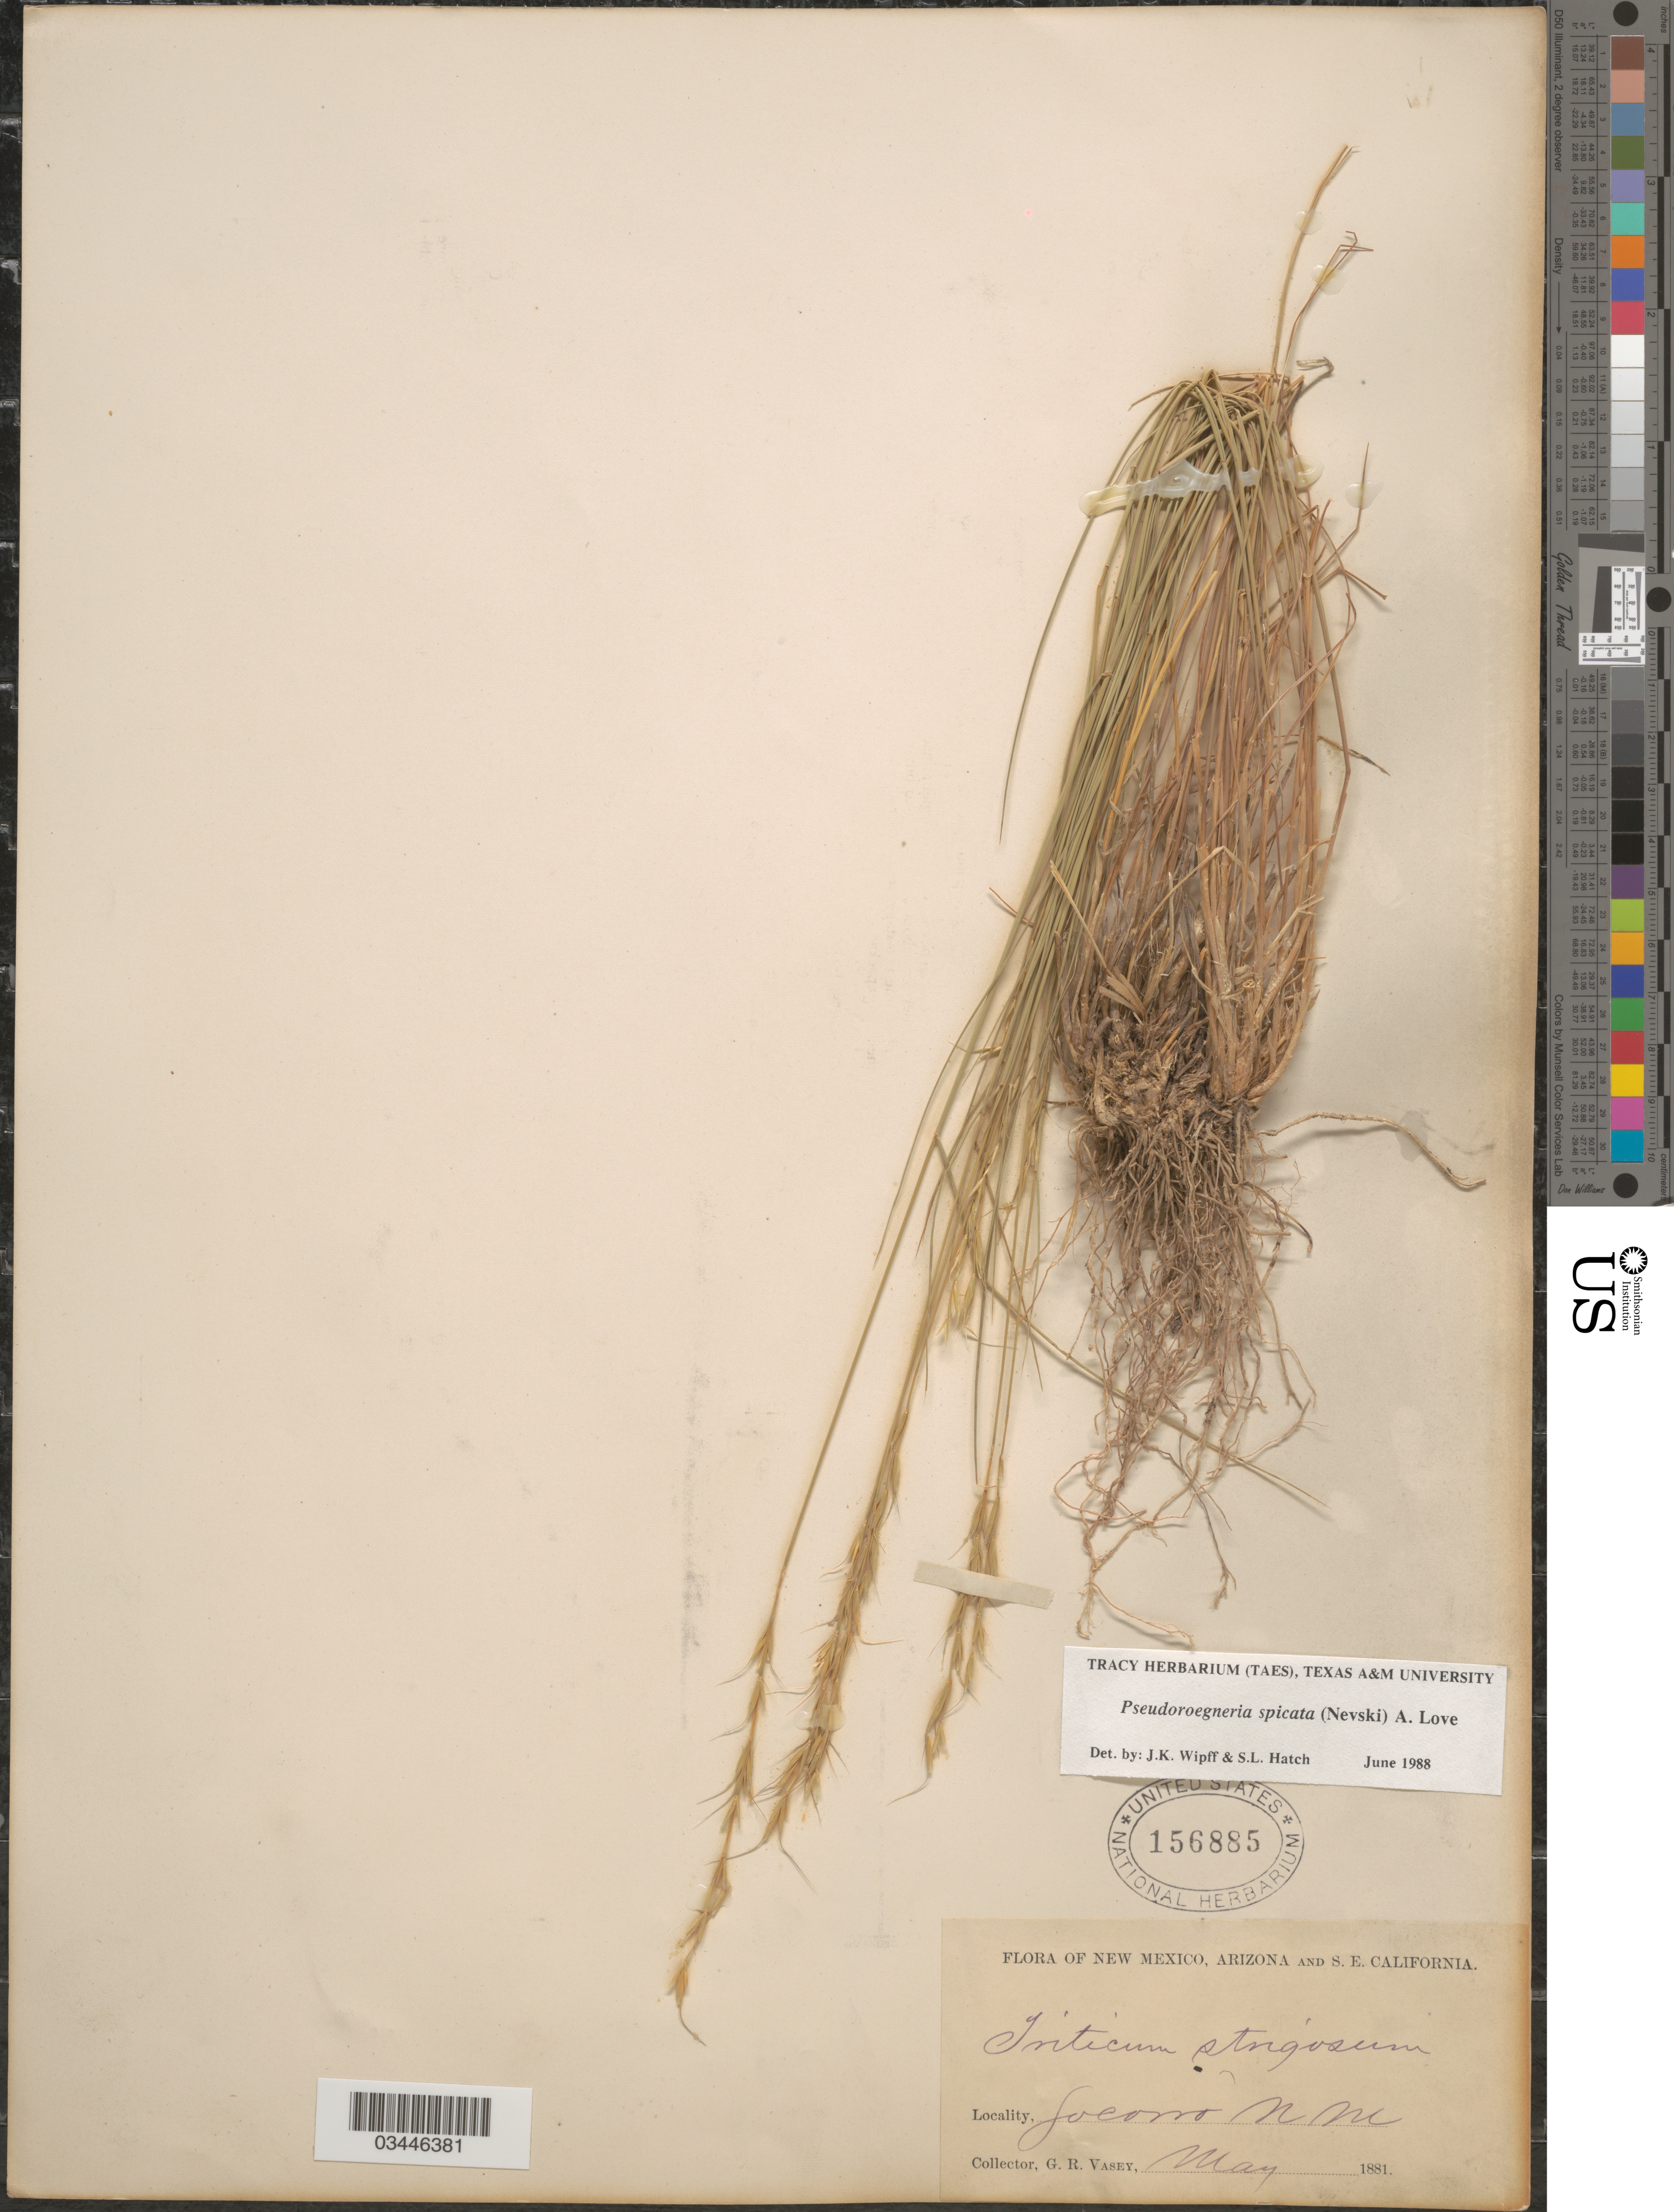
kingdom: Plantae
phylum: Tracheophyta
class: Liliopsida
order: Poales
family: Poaceae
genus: Pseudoroegneria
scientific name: Pseudoroegneria spicata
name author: (Pursh) Á. Löve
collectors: G. R. Vasey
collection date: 1881-05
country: United States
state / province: New Mexico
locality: Socorro.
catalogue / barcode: US 156885